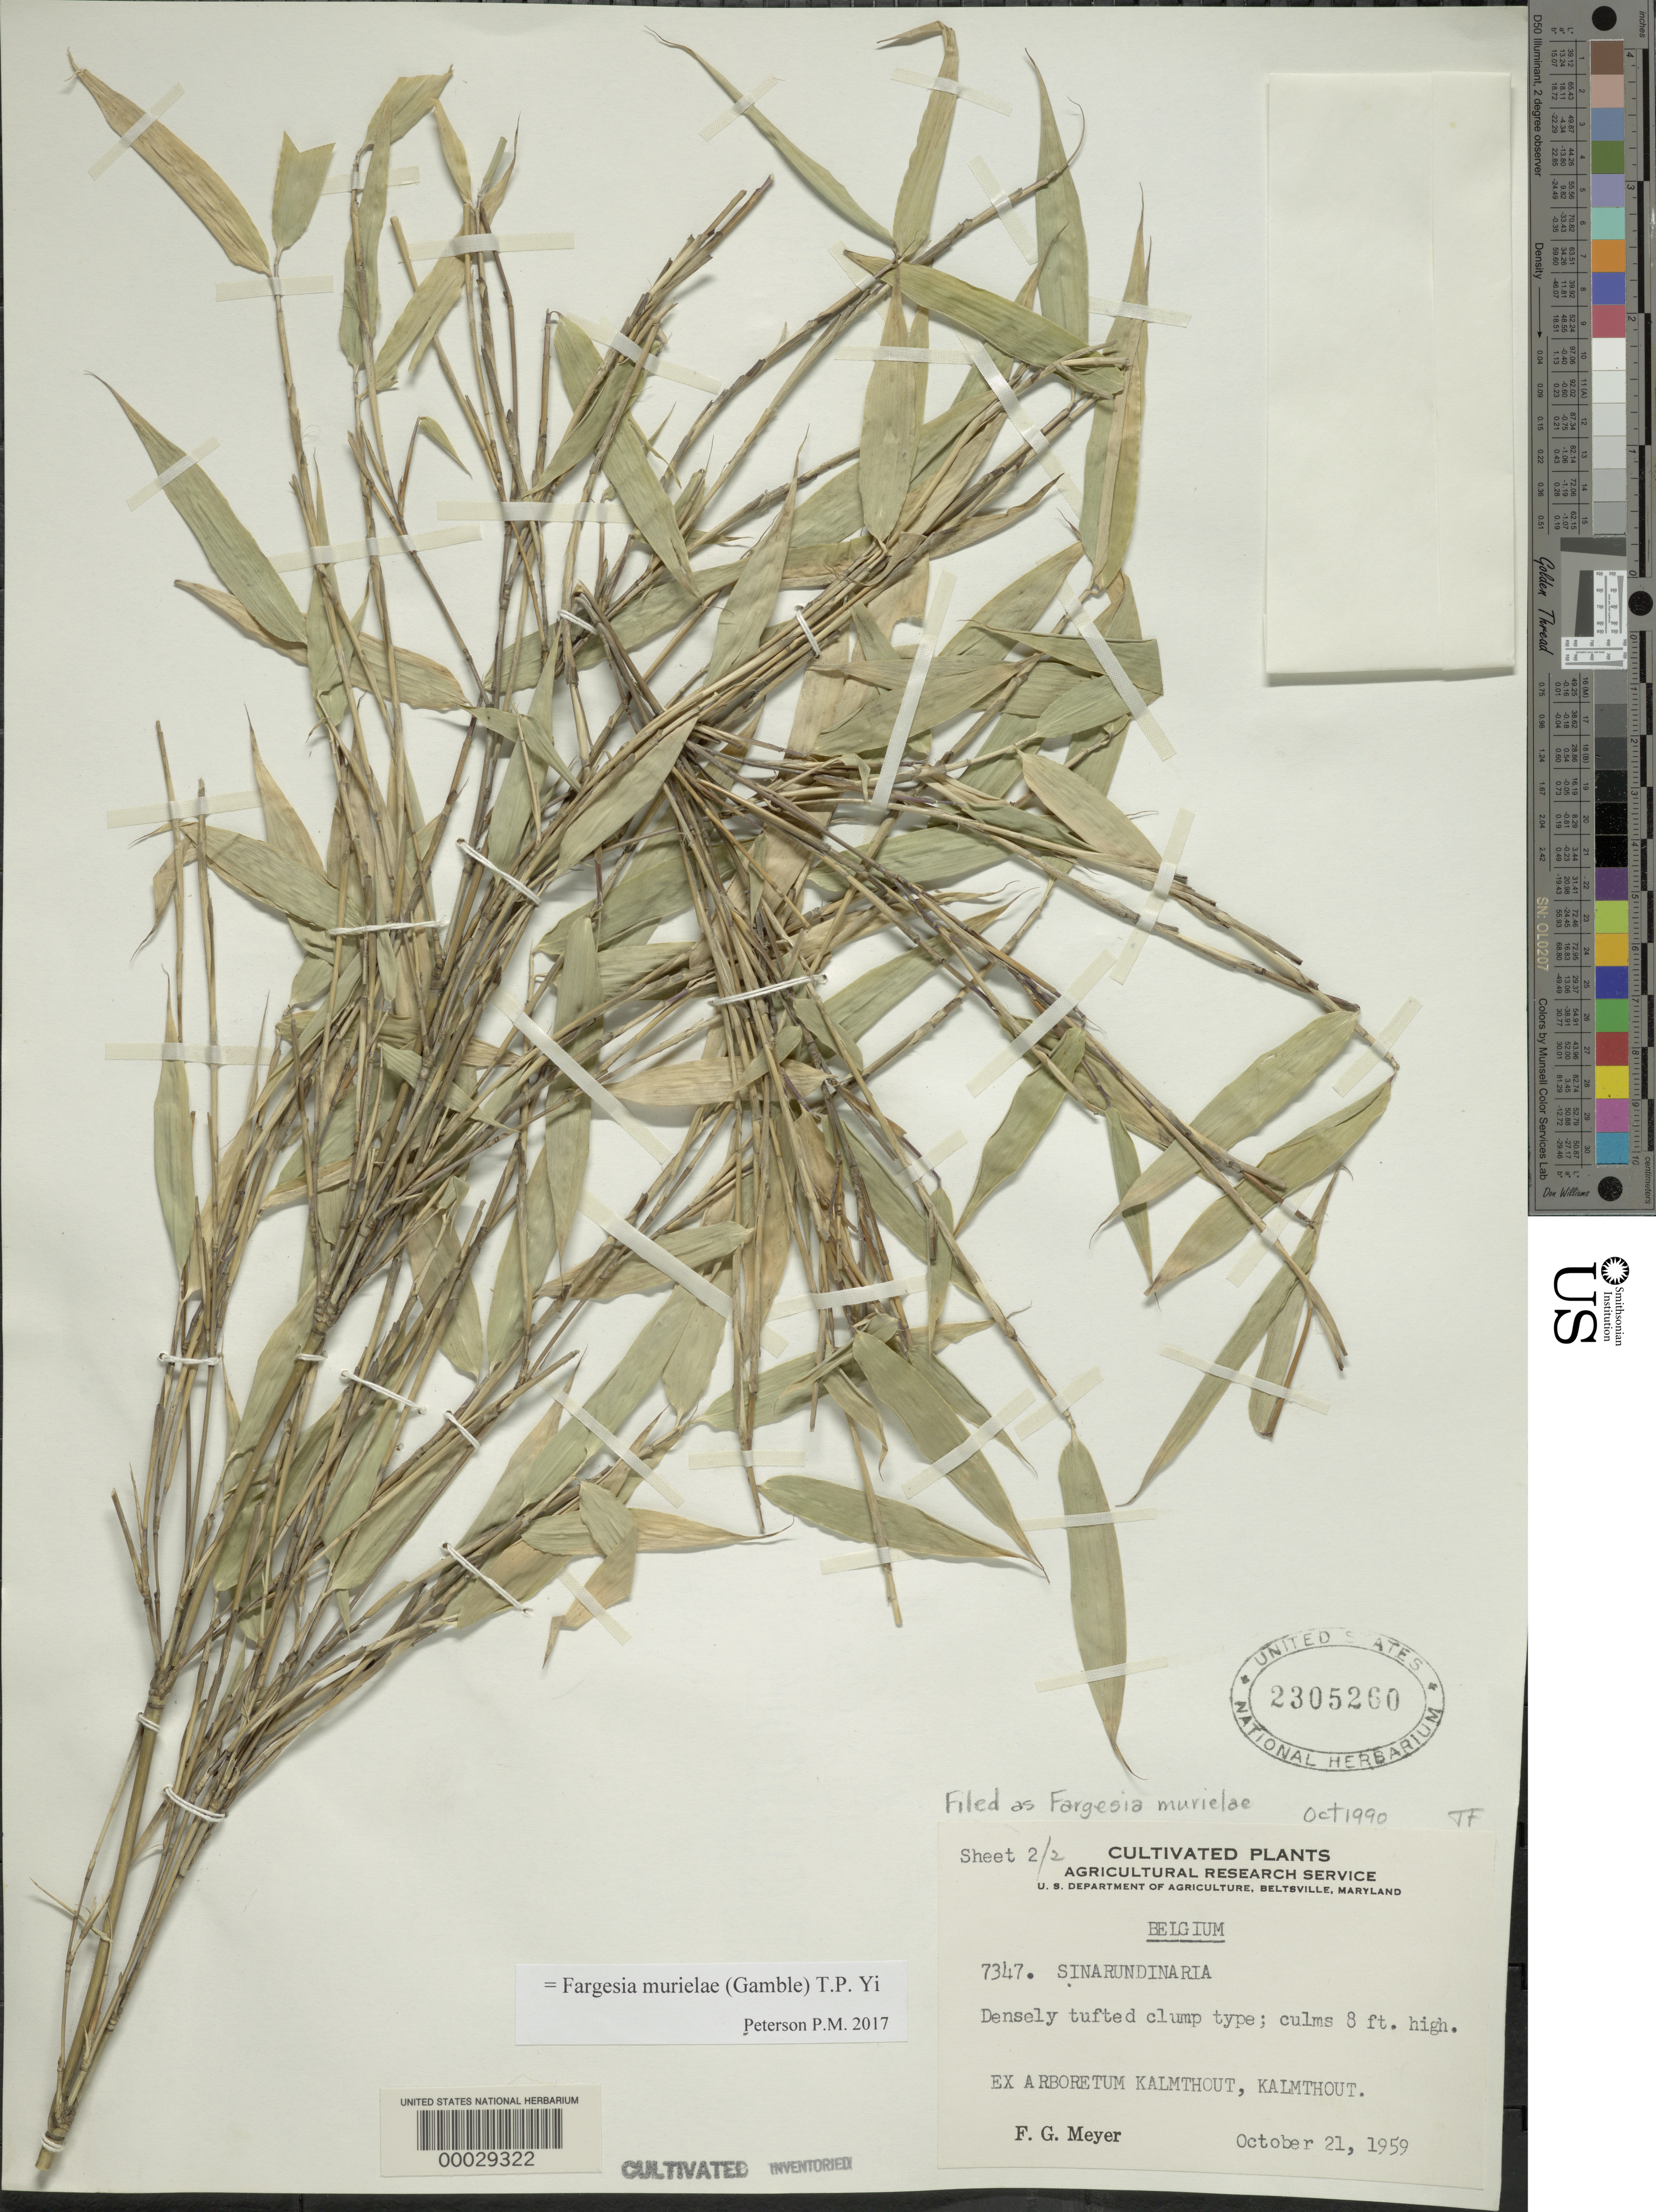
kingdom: Plantae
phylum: Tracheophyta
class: Liliopsida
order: Poales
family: Poaceae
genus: Fargesia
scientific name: Fargesia murielae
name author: (Gamble) T.P. Yi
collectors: F. G. Meyer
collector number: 7347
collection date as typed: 21 Oct 1959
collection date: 1959-10-21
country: Belgium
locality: Arboretum Kalmthout, Kalmthout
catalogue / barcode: US 2305260